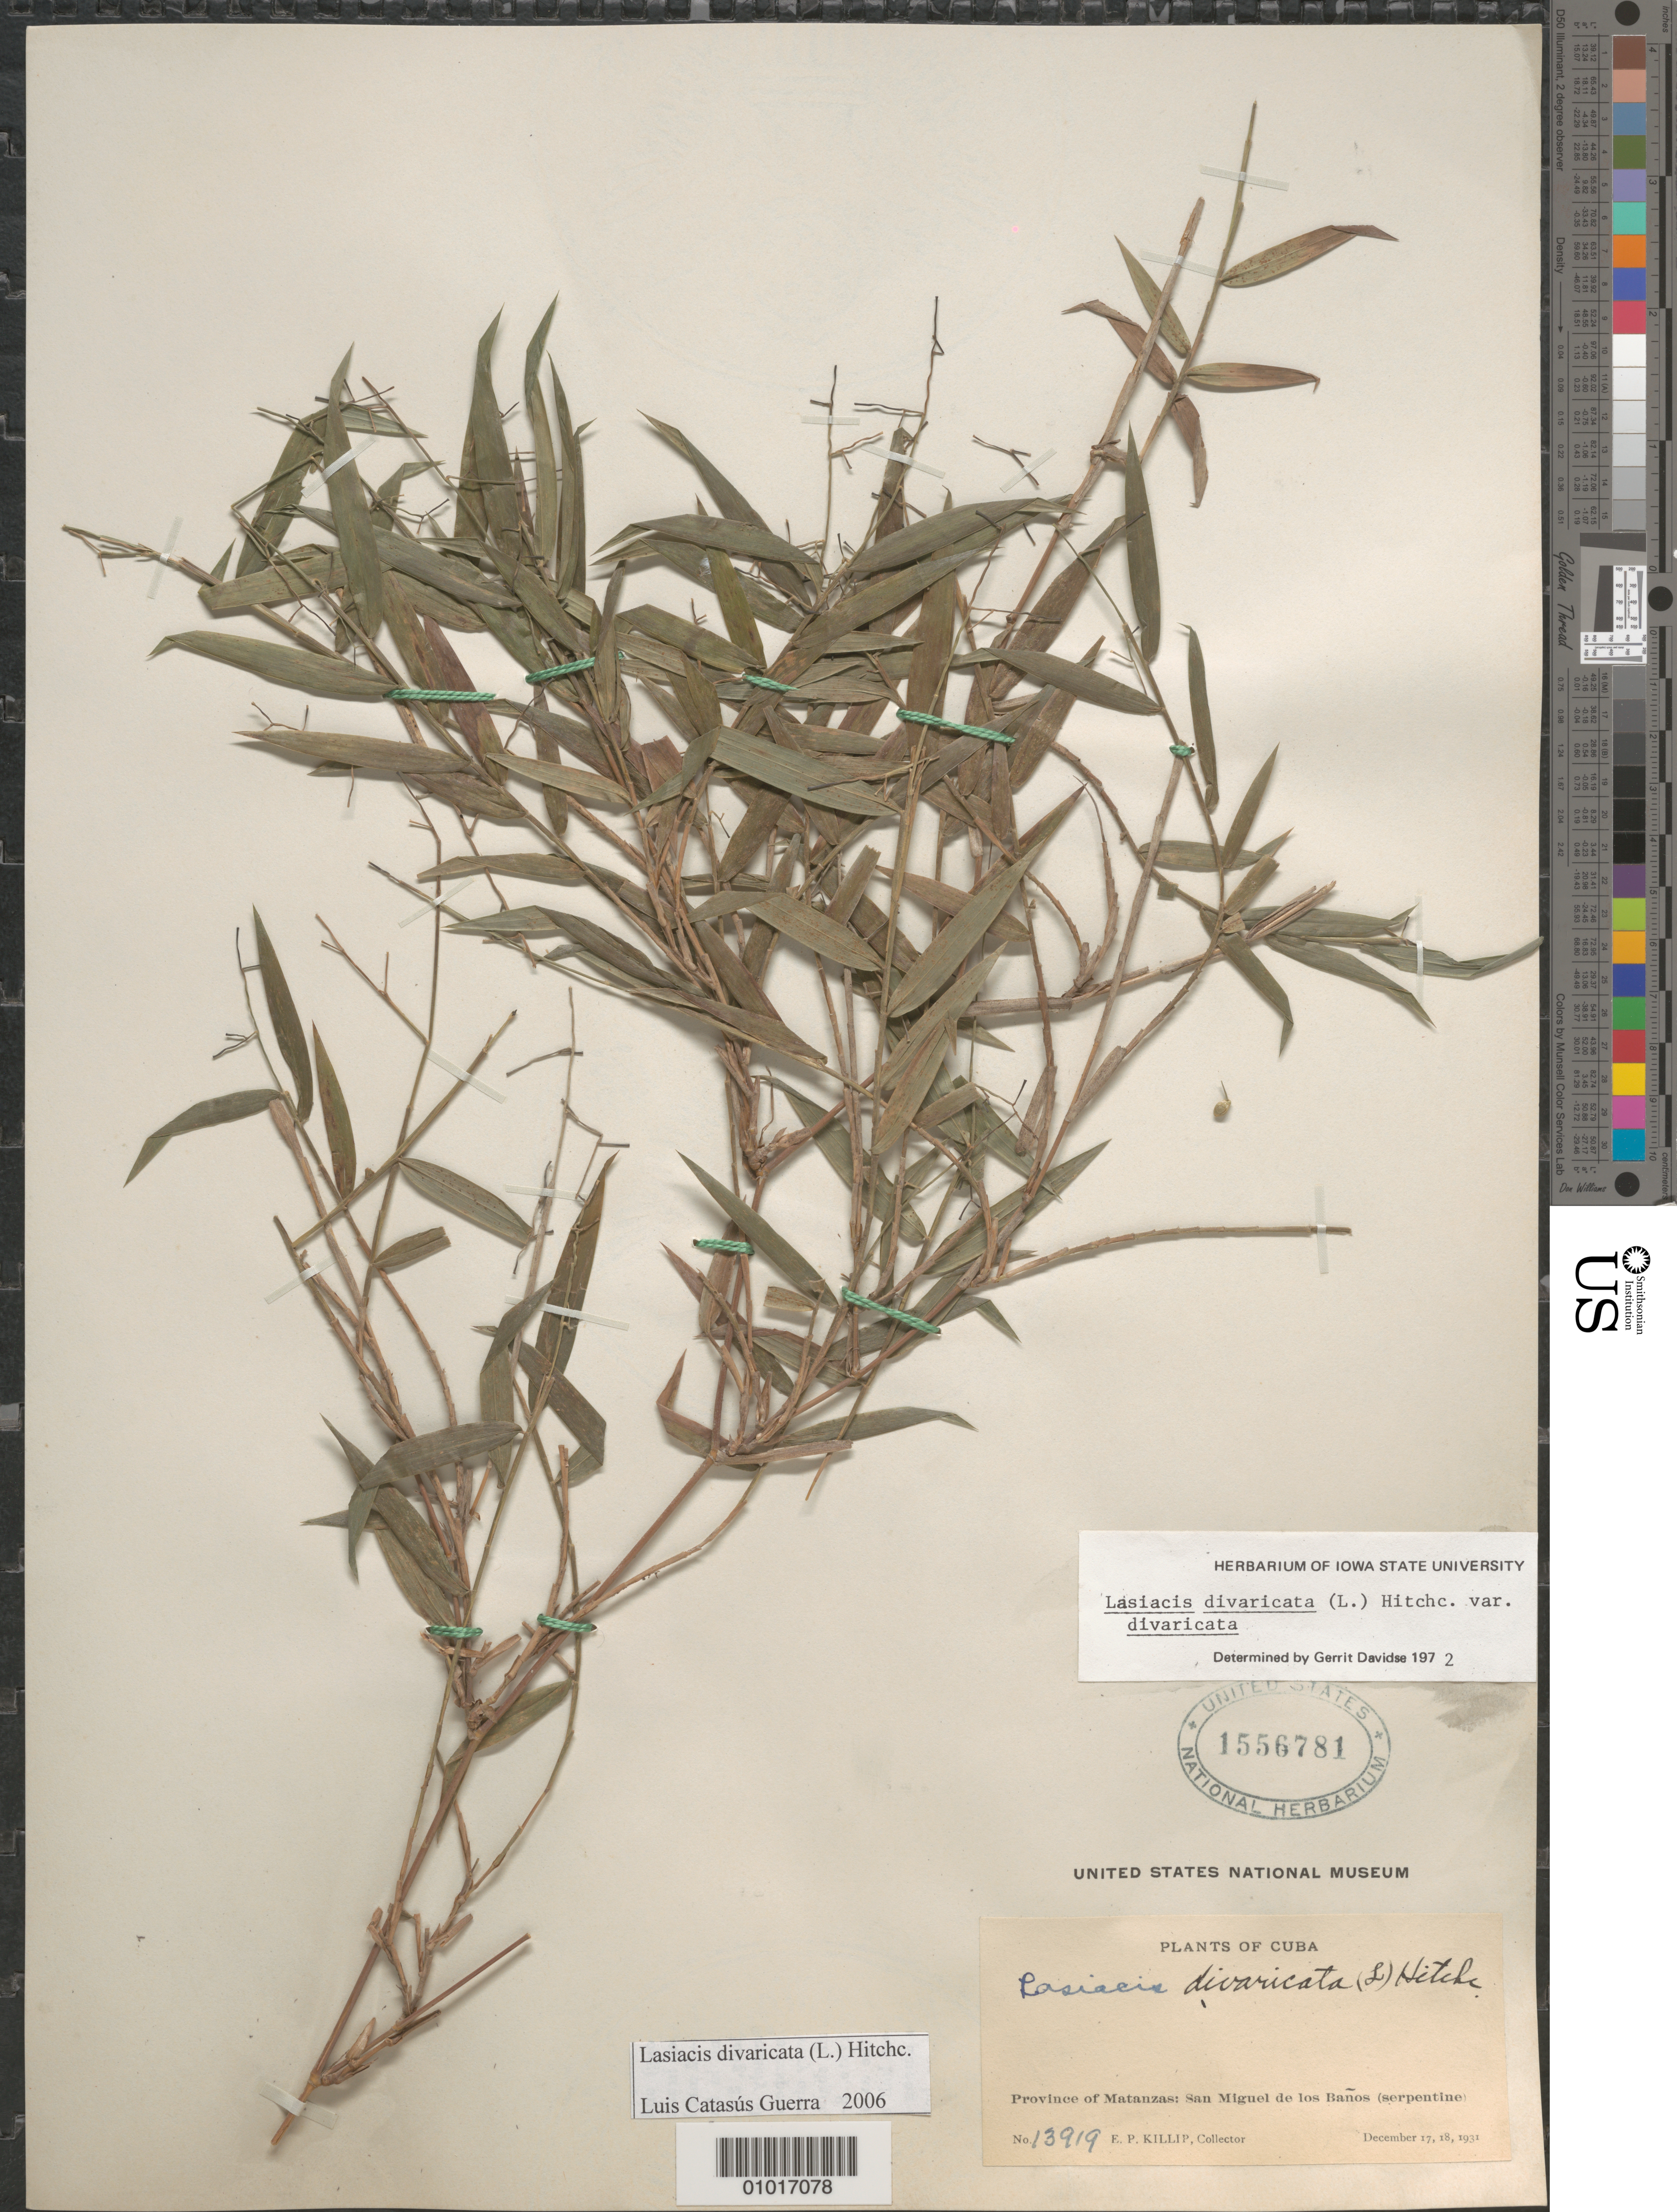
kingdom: Plantae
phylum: Tracheophyta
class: Liliopsida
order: Poales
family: Poaceae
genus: Lasiacis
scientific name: Lasiacis divaricata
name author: (L.) Hitchc.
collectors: E. P. Killip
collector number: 13919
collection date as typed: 17 Dec 1931 and 18 Dec 1931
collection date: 1931-12-17,1931-12-18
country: Cuba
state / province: Matanzas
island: Cuba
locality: Province of Matanzas: San Miguel de los Banos (serpentine)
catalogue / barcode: US 1556781